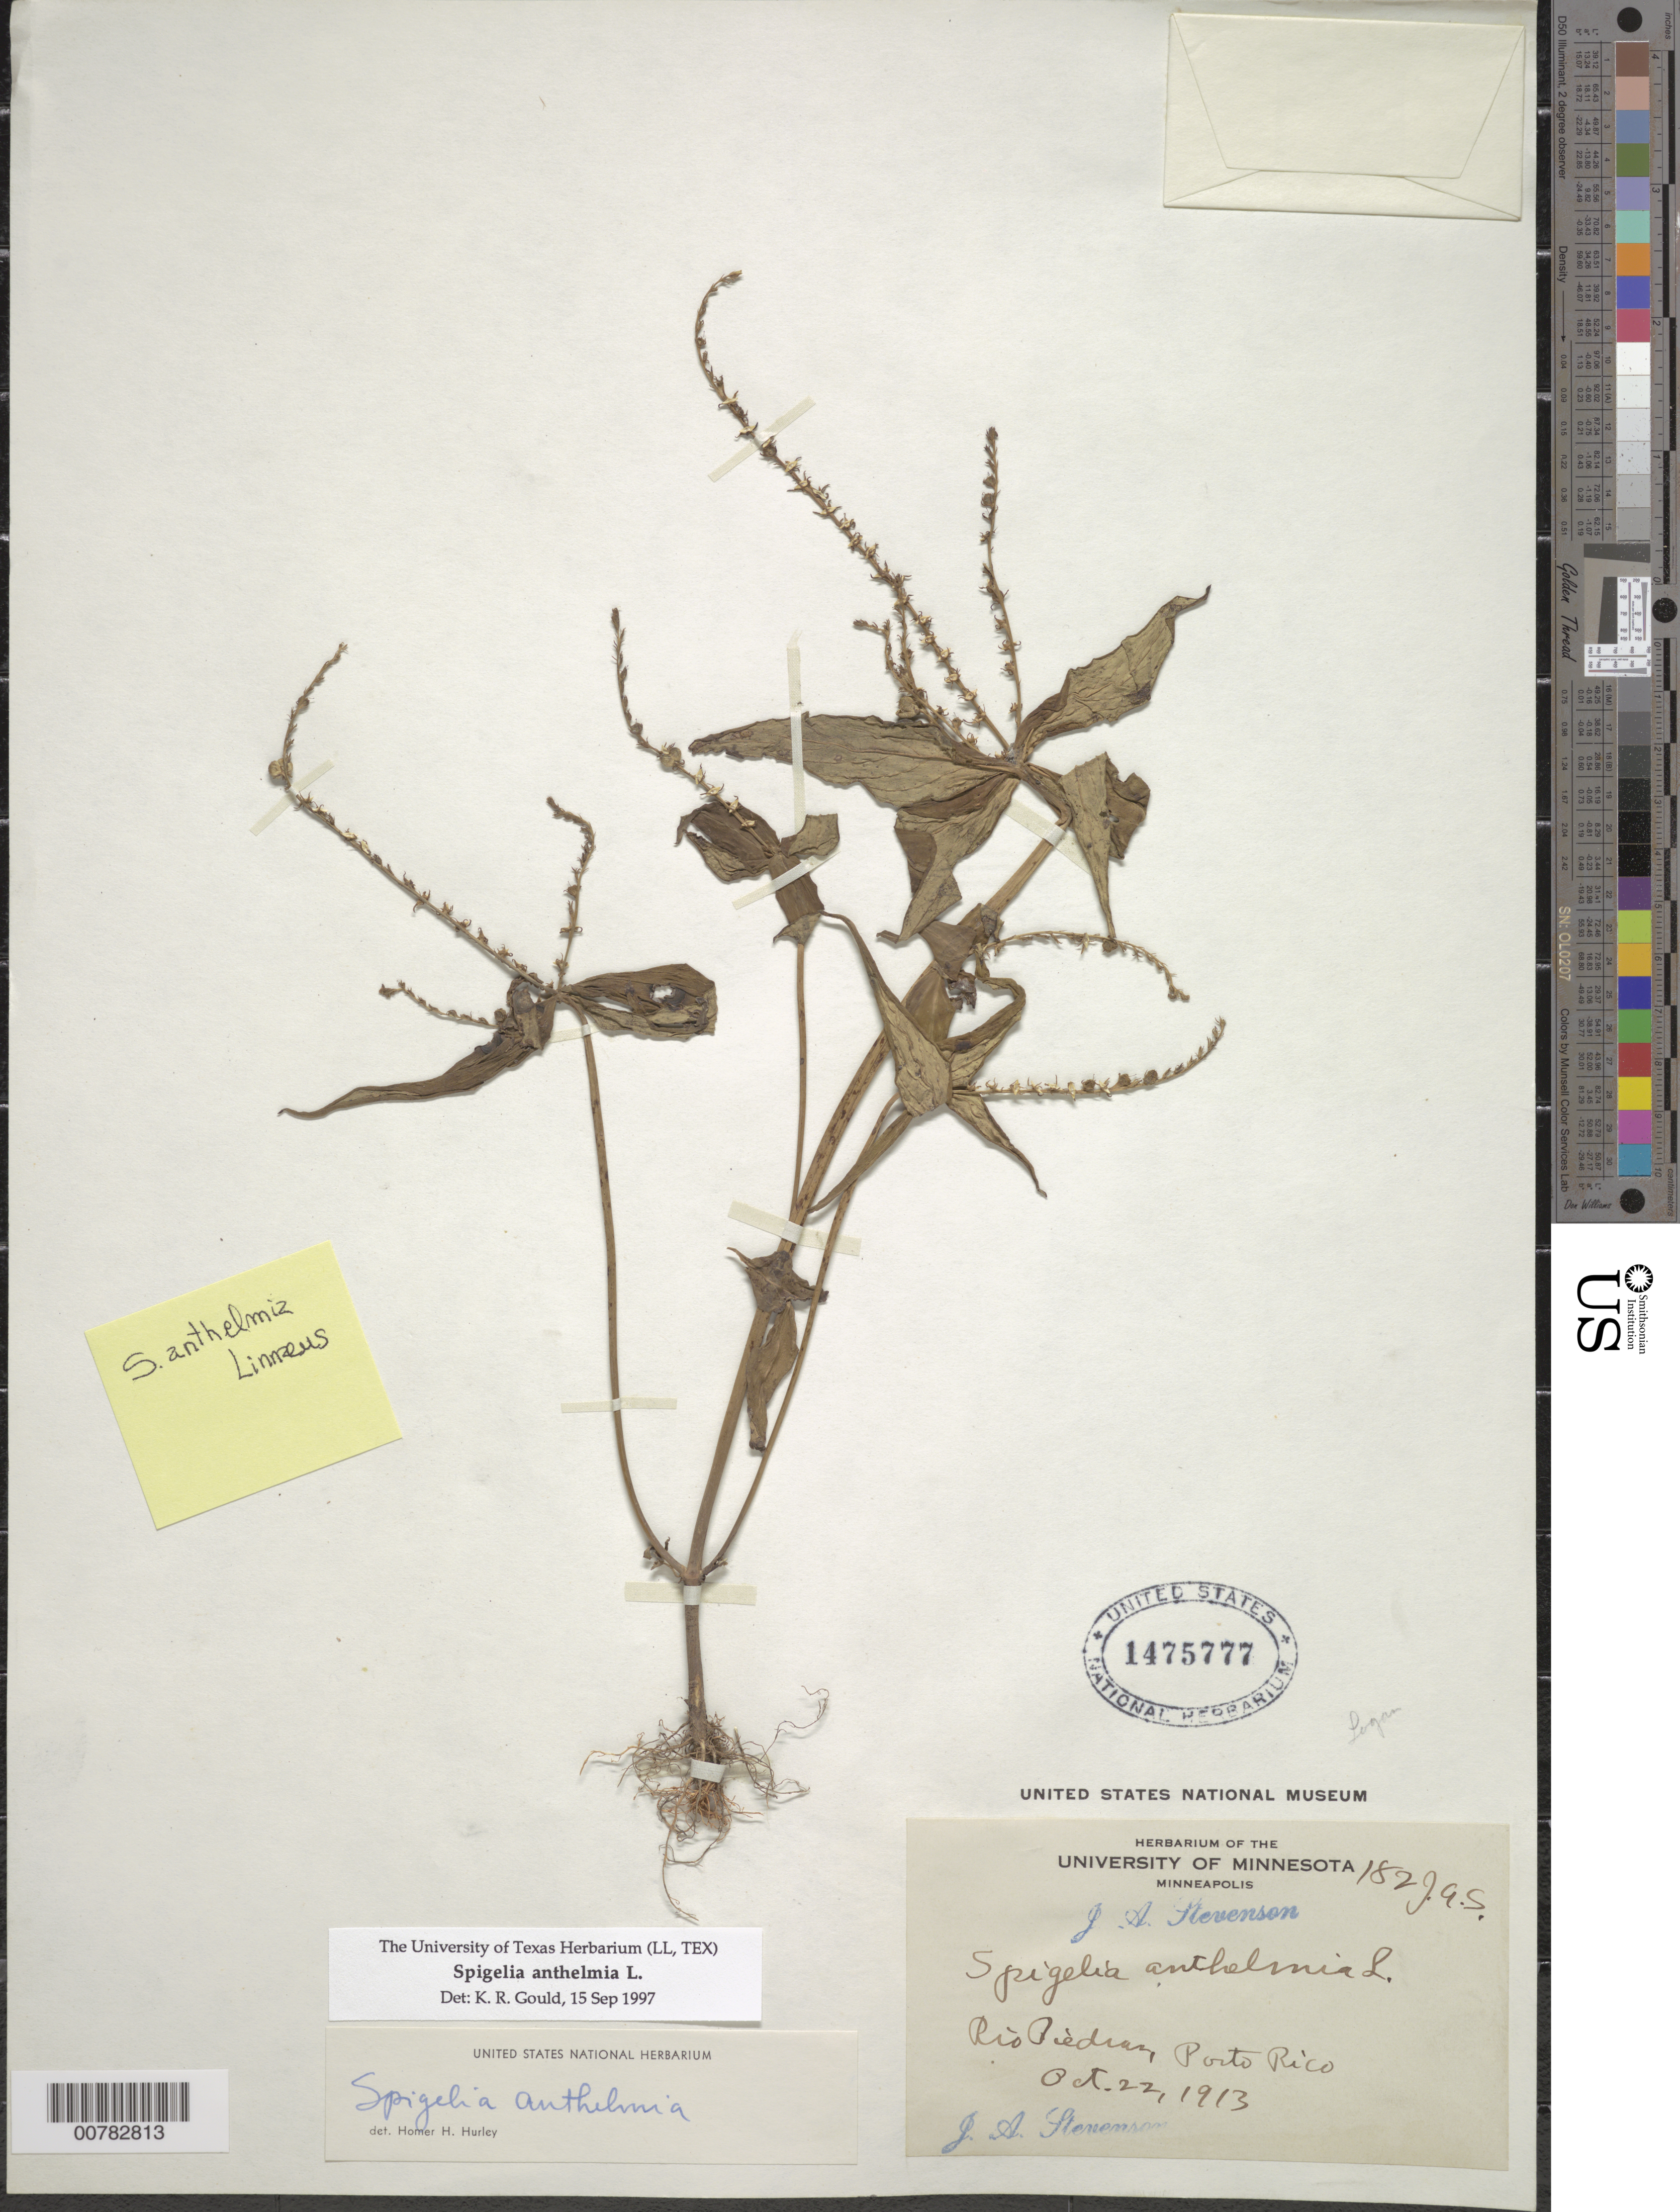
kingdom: Plantae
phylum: Tracheophyta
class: Magnoliopsida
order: Gentianales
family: Loganiaceae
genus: Spigelia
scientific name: Spigelia anthelmia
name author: L.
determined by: Gould, K. R.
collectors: J. Stevenson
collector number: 182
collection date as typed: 22 Oct 1913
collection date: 1913-10-22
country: Puerto Rico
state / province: San Juan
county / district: Río Piedras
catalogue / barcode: US 1475777